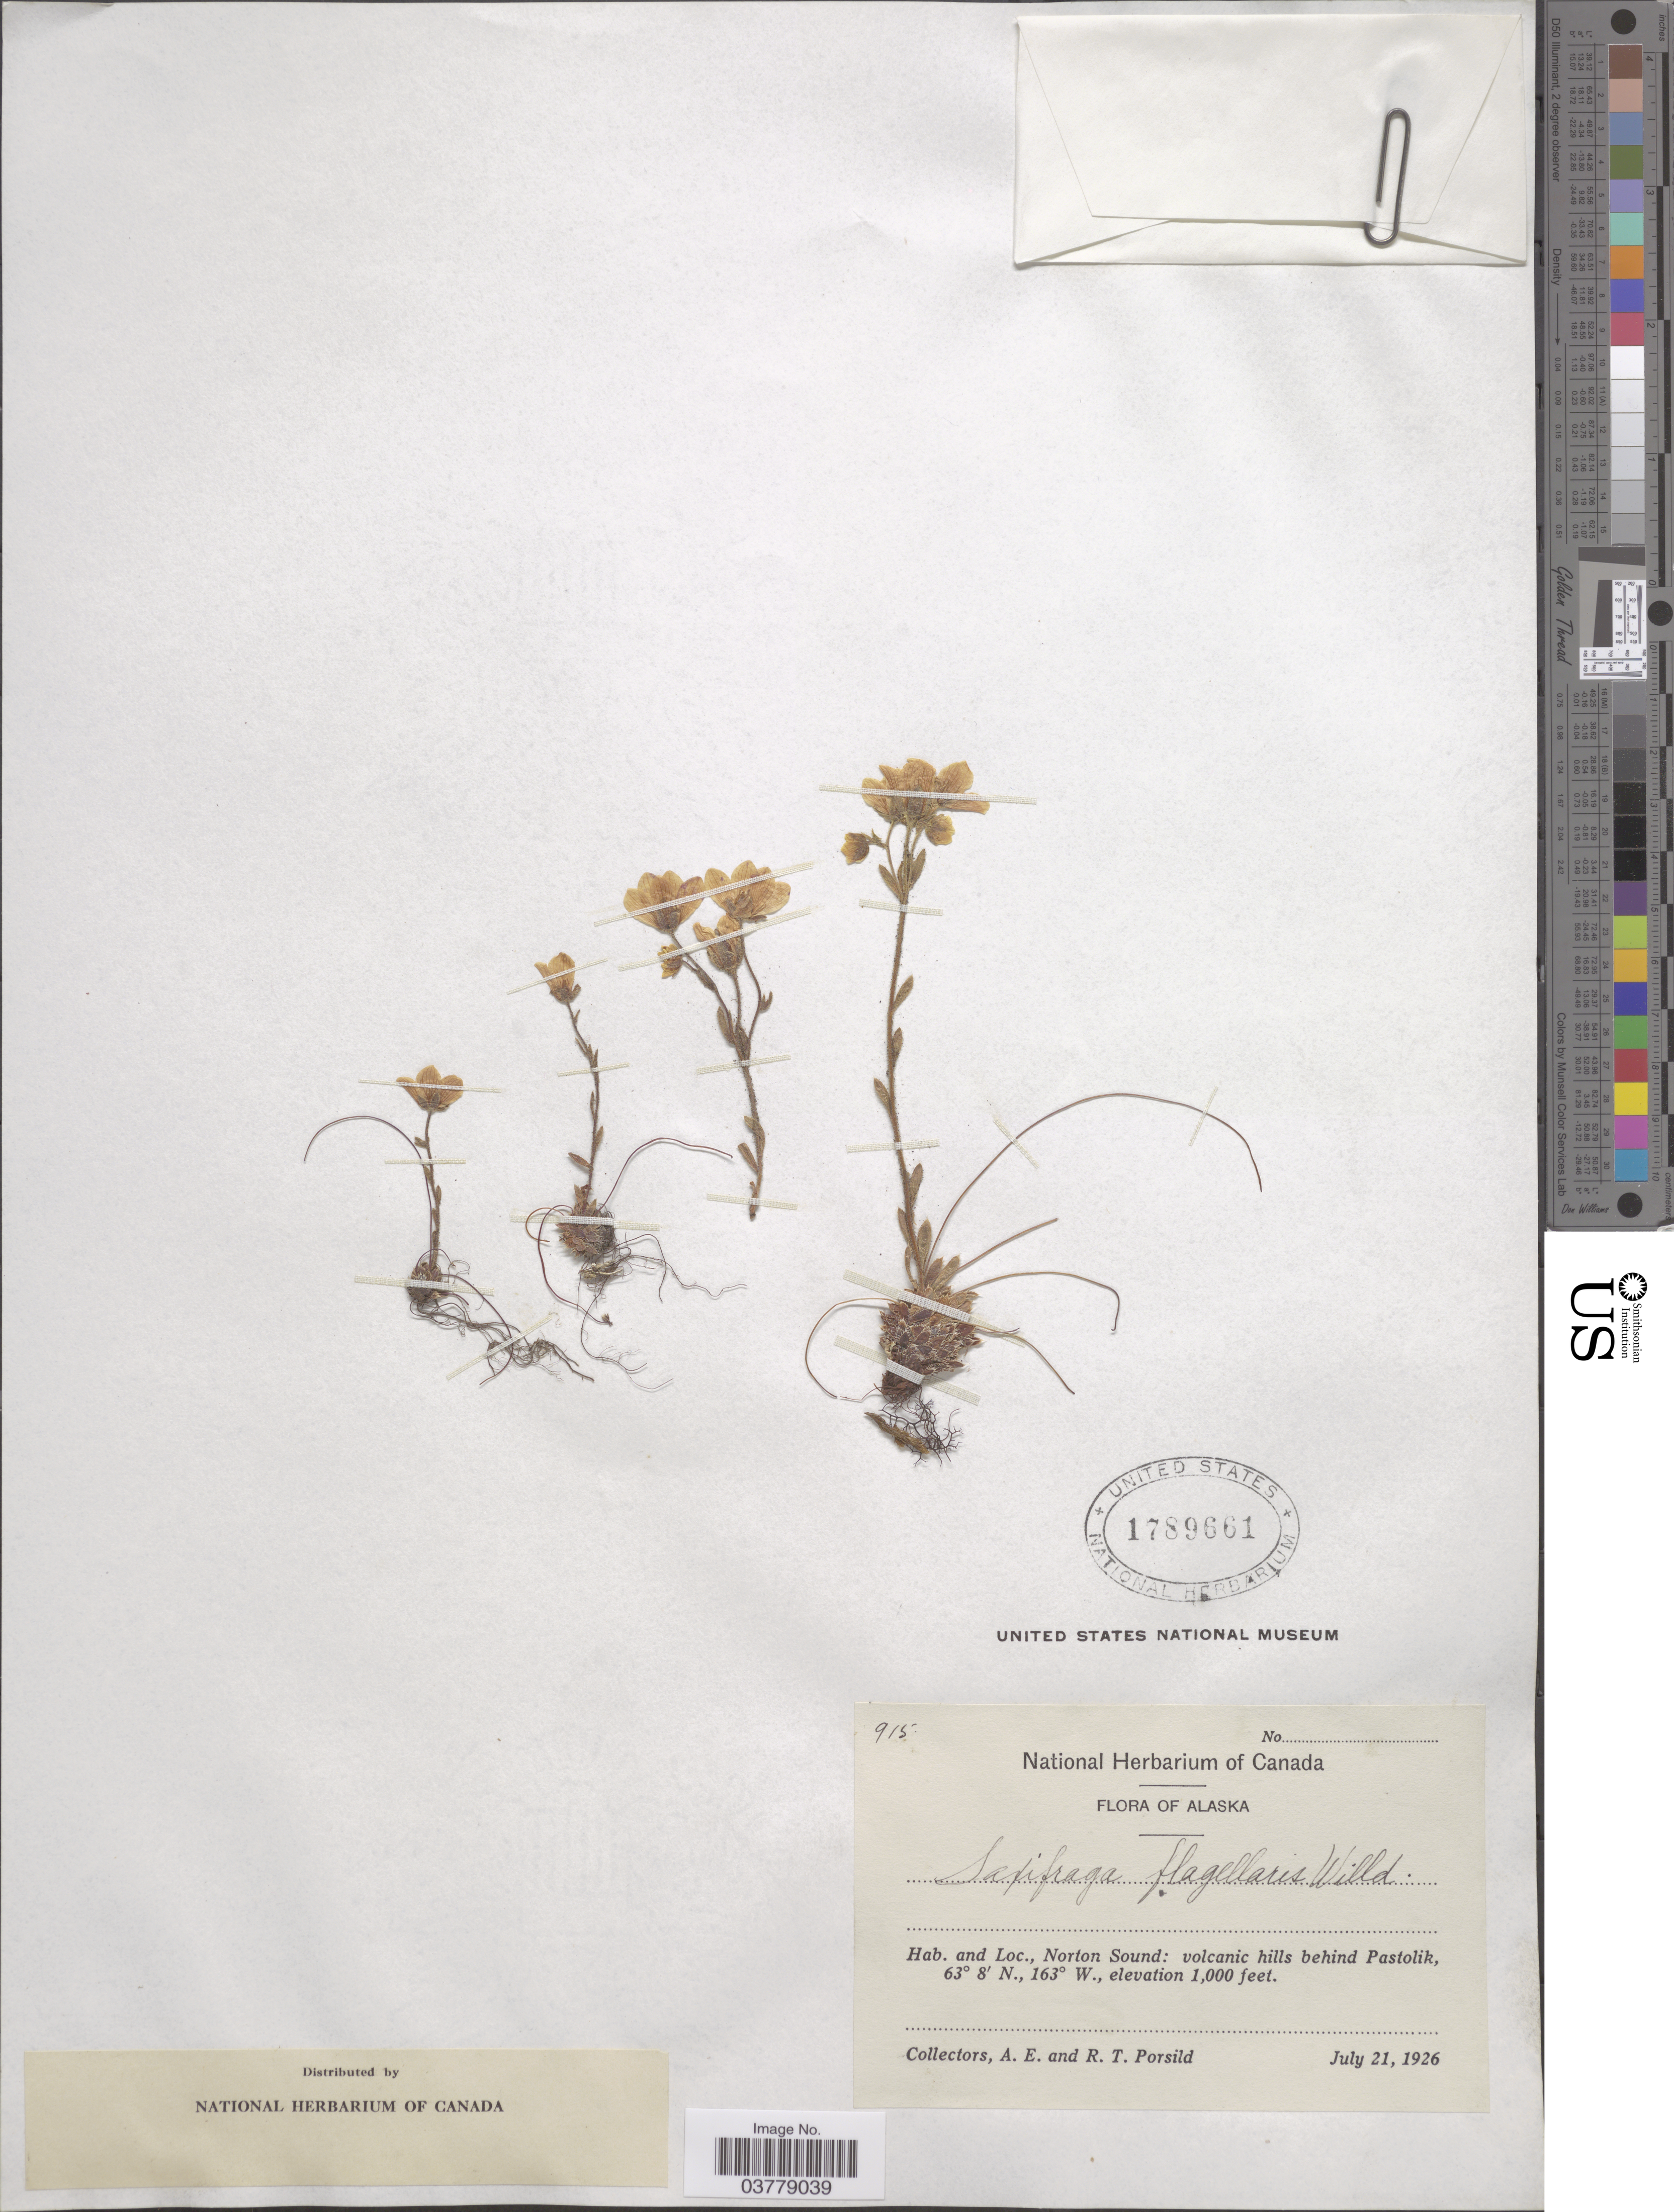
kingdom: Plantae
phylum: Tracheophyta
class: Magnoliopsida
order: Saxifragales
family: Saxifragaceae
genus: Saxifraga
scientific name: Saxifraga flagellaris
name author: Willd. ex Sternb.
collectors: A. E. Porsild & R. T. Porsild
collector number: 915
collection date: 1926-07-21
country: United States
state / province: Alaska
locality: Norton Sound: volcanic hills behind Pastolik.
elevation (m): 305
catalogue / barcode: US 1789661